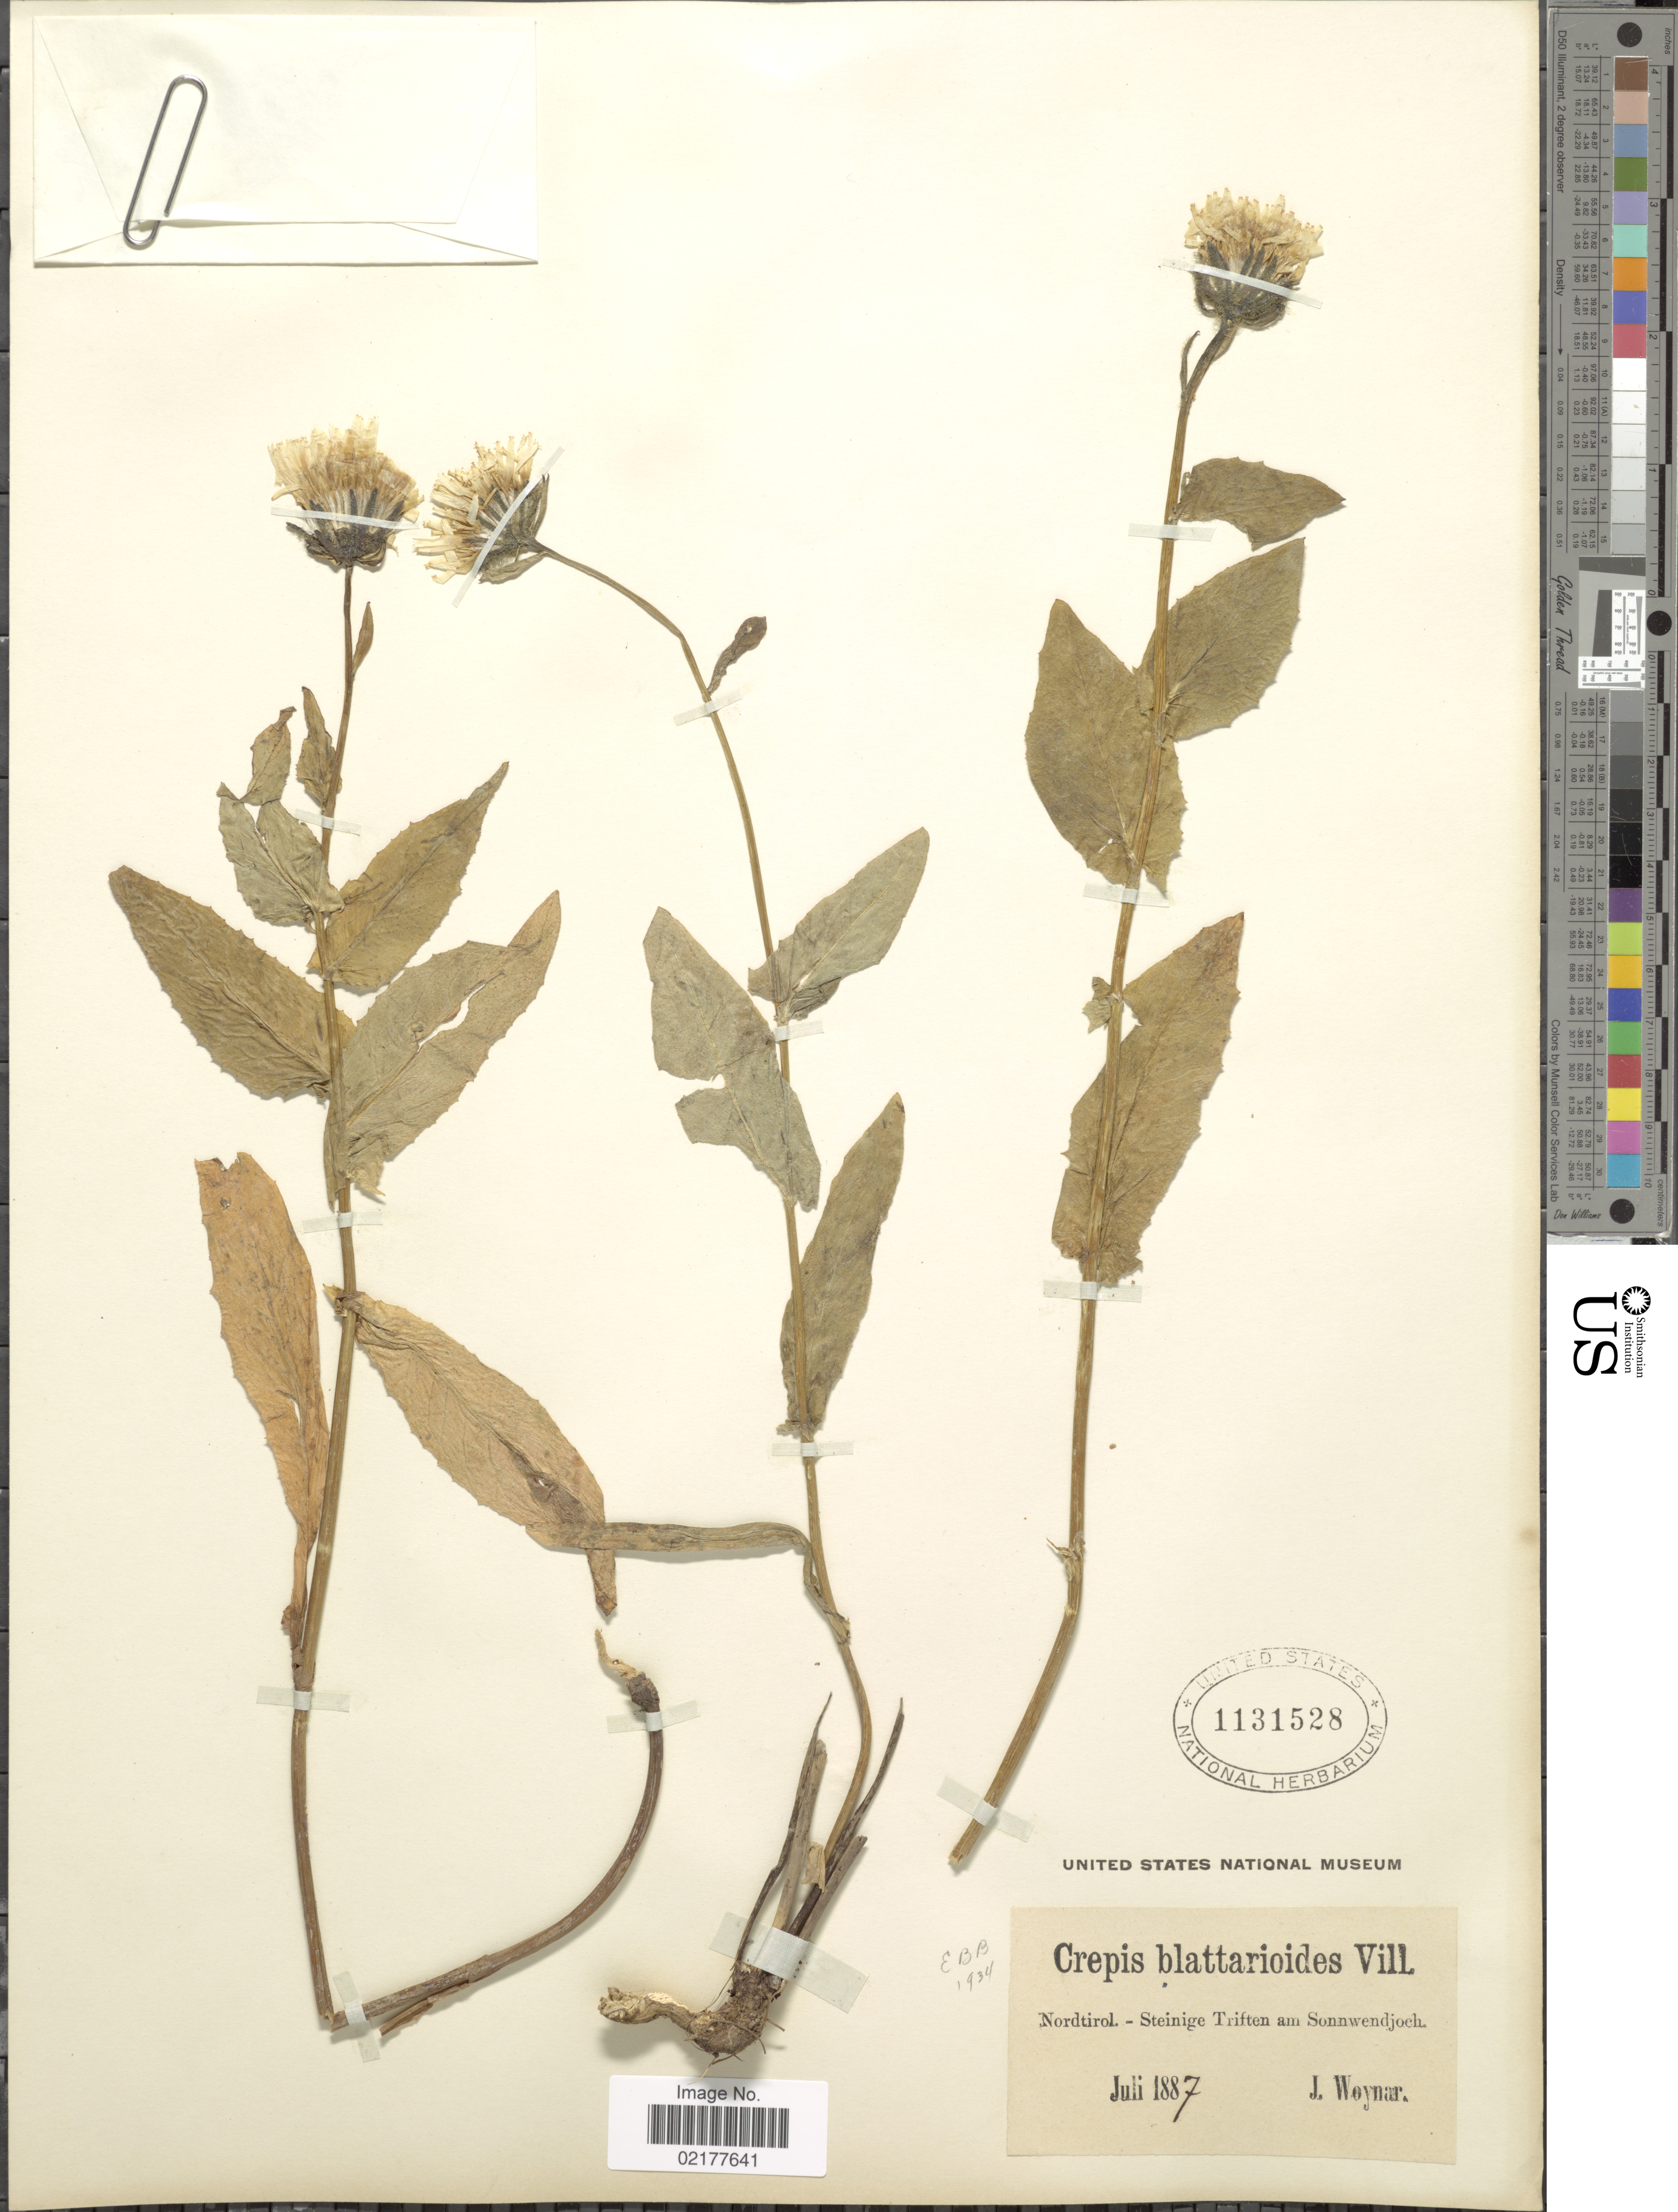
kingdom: Plantae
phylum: Tracheophyta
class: Magnoliopsida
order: Asterales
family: Asteraceae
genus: Crepis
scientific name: Crepis pyrenaica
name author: (L.) Greuter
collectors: J. Woynar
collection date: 1887-07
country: Austria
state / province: Tirol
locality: Nordtirol. - Steinige Triften am Sonnwendjoch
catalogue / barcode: US 1131528